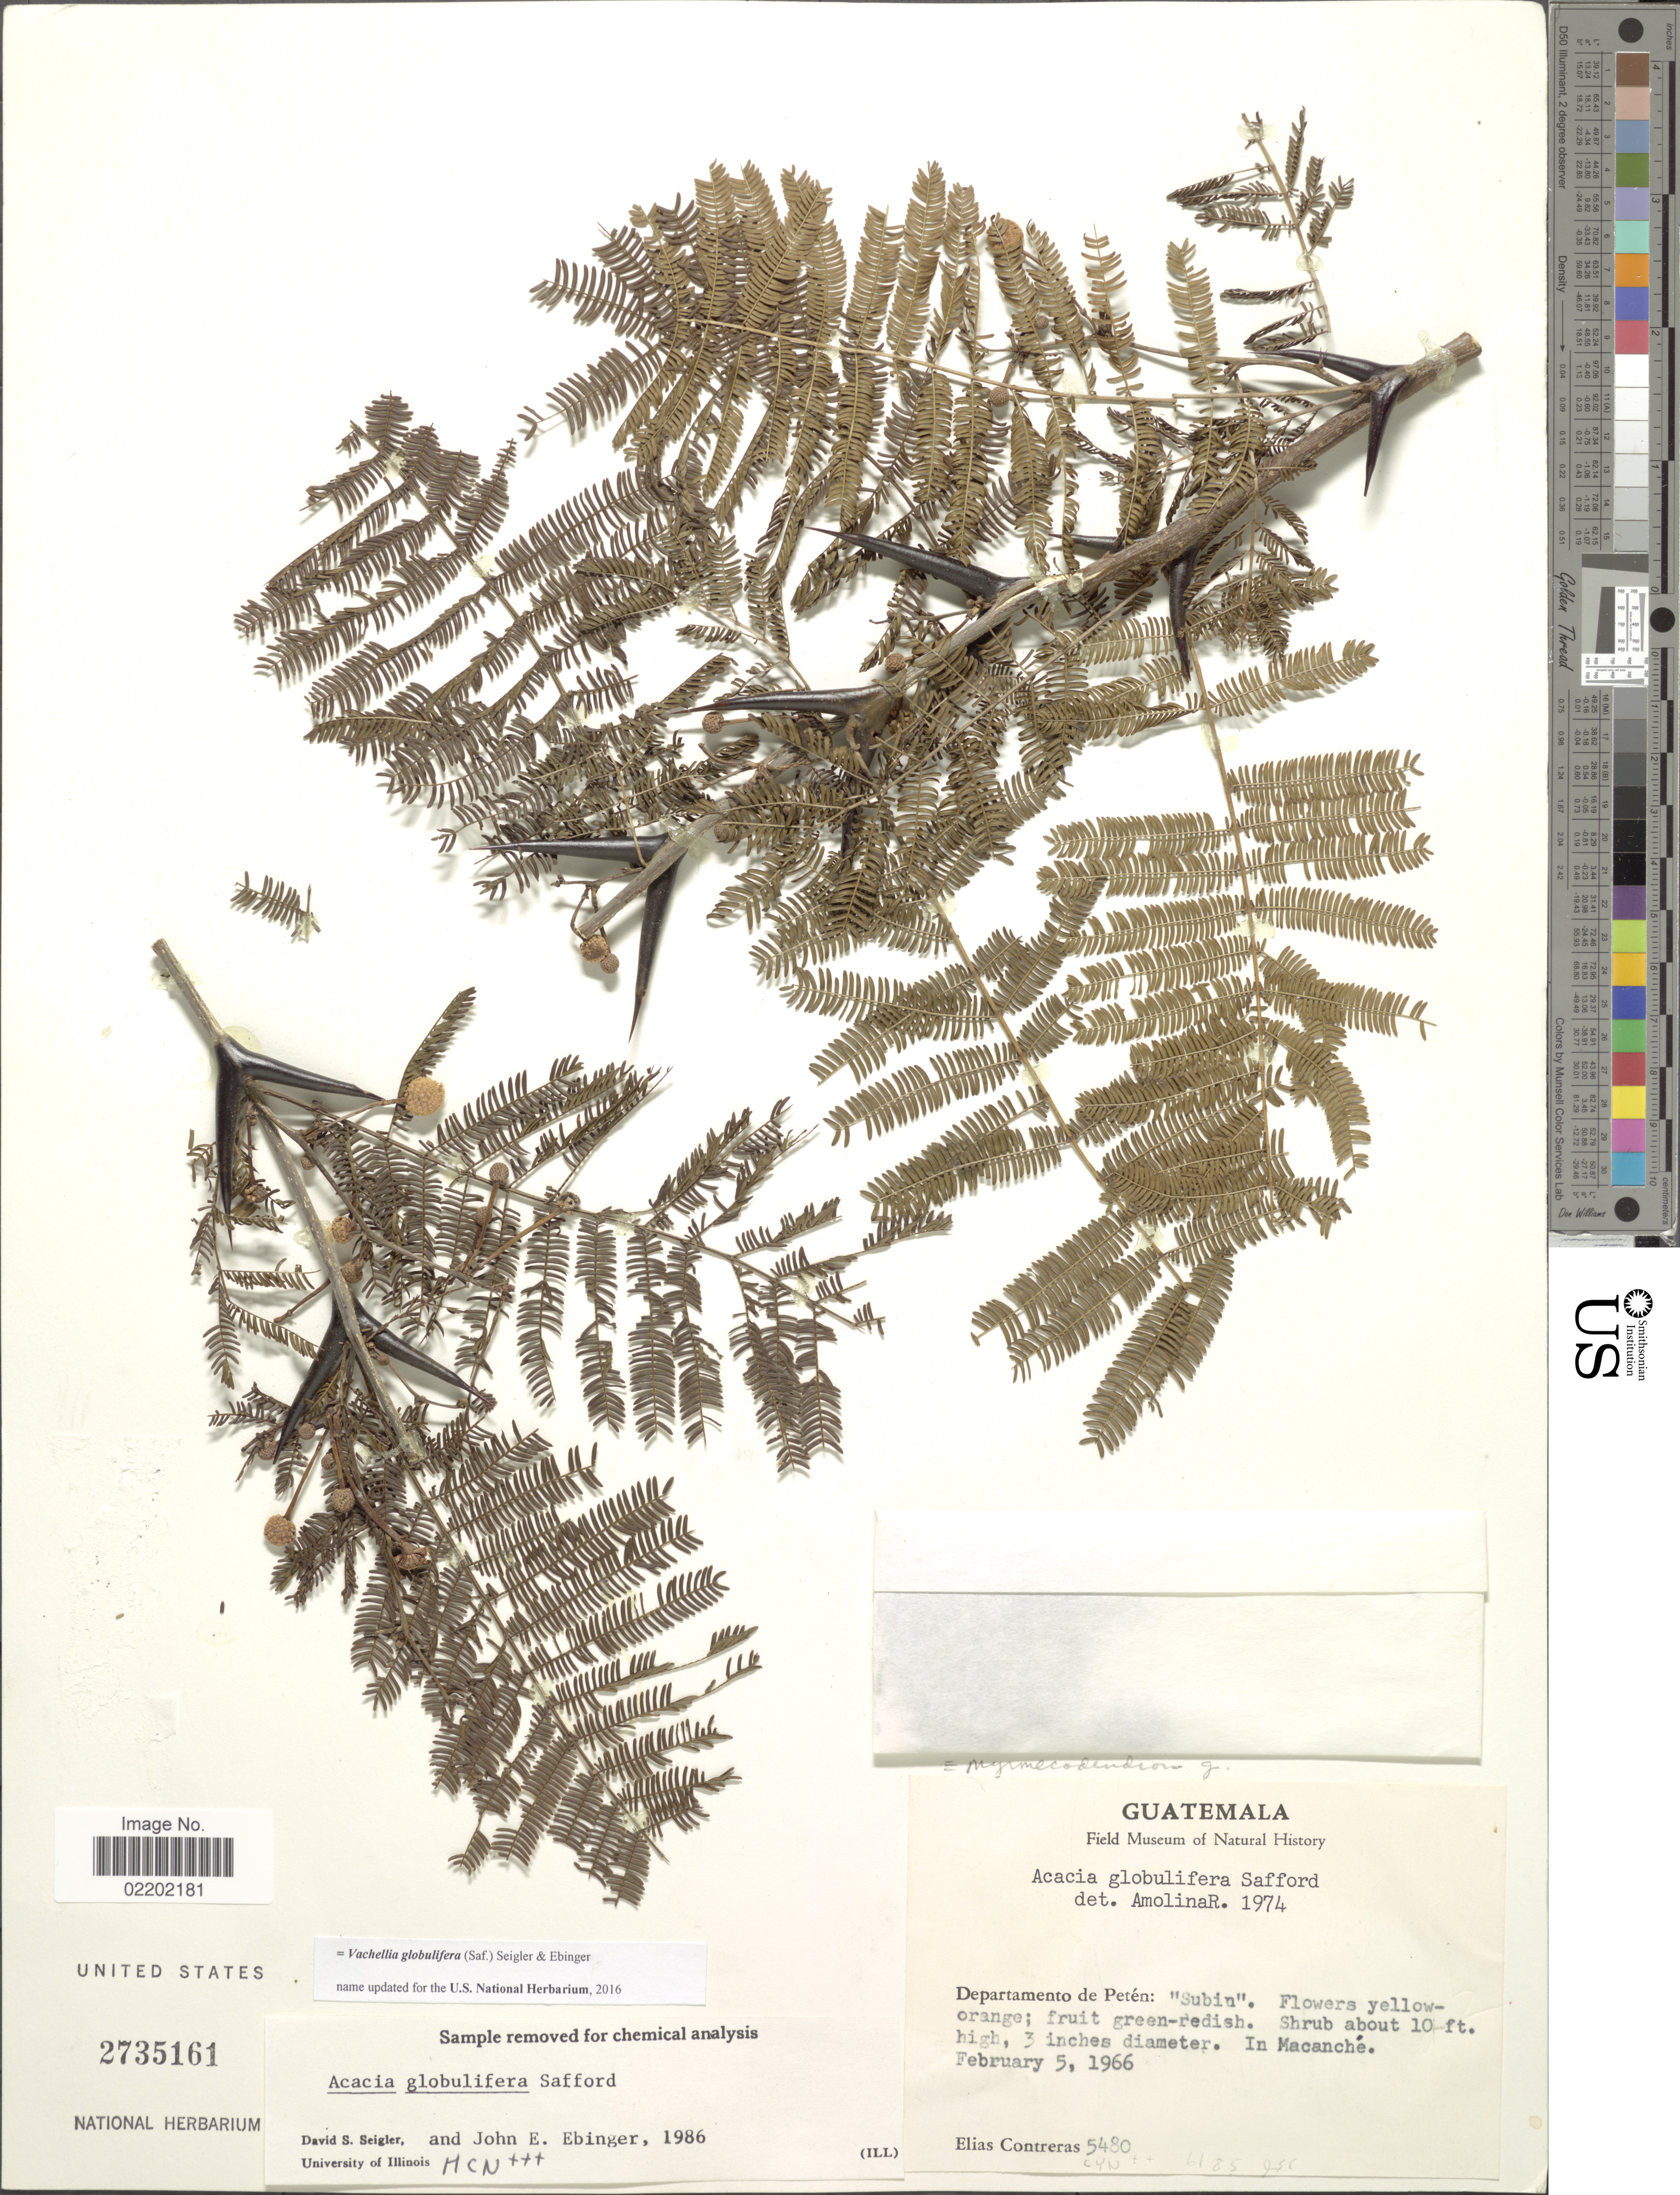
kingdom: Plantae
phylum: Tracheophyta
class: Magnoliopsida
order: Fabales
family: Fabaceae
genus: Vachellia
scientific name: Vachellia globulifera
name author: (Saff.) Seigler & Ebinger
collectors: E. Contreras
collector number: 5480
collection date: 1966-02-05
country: Guatemala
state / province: El Petén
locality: Departamento de Petén: 'Subin', In Macanché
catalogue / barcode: US 2735161